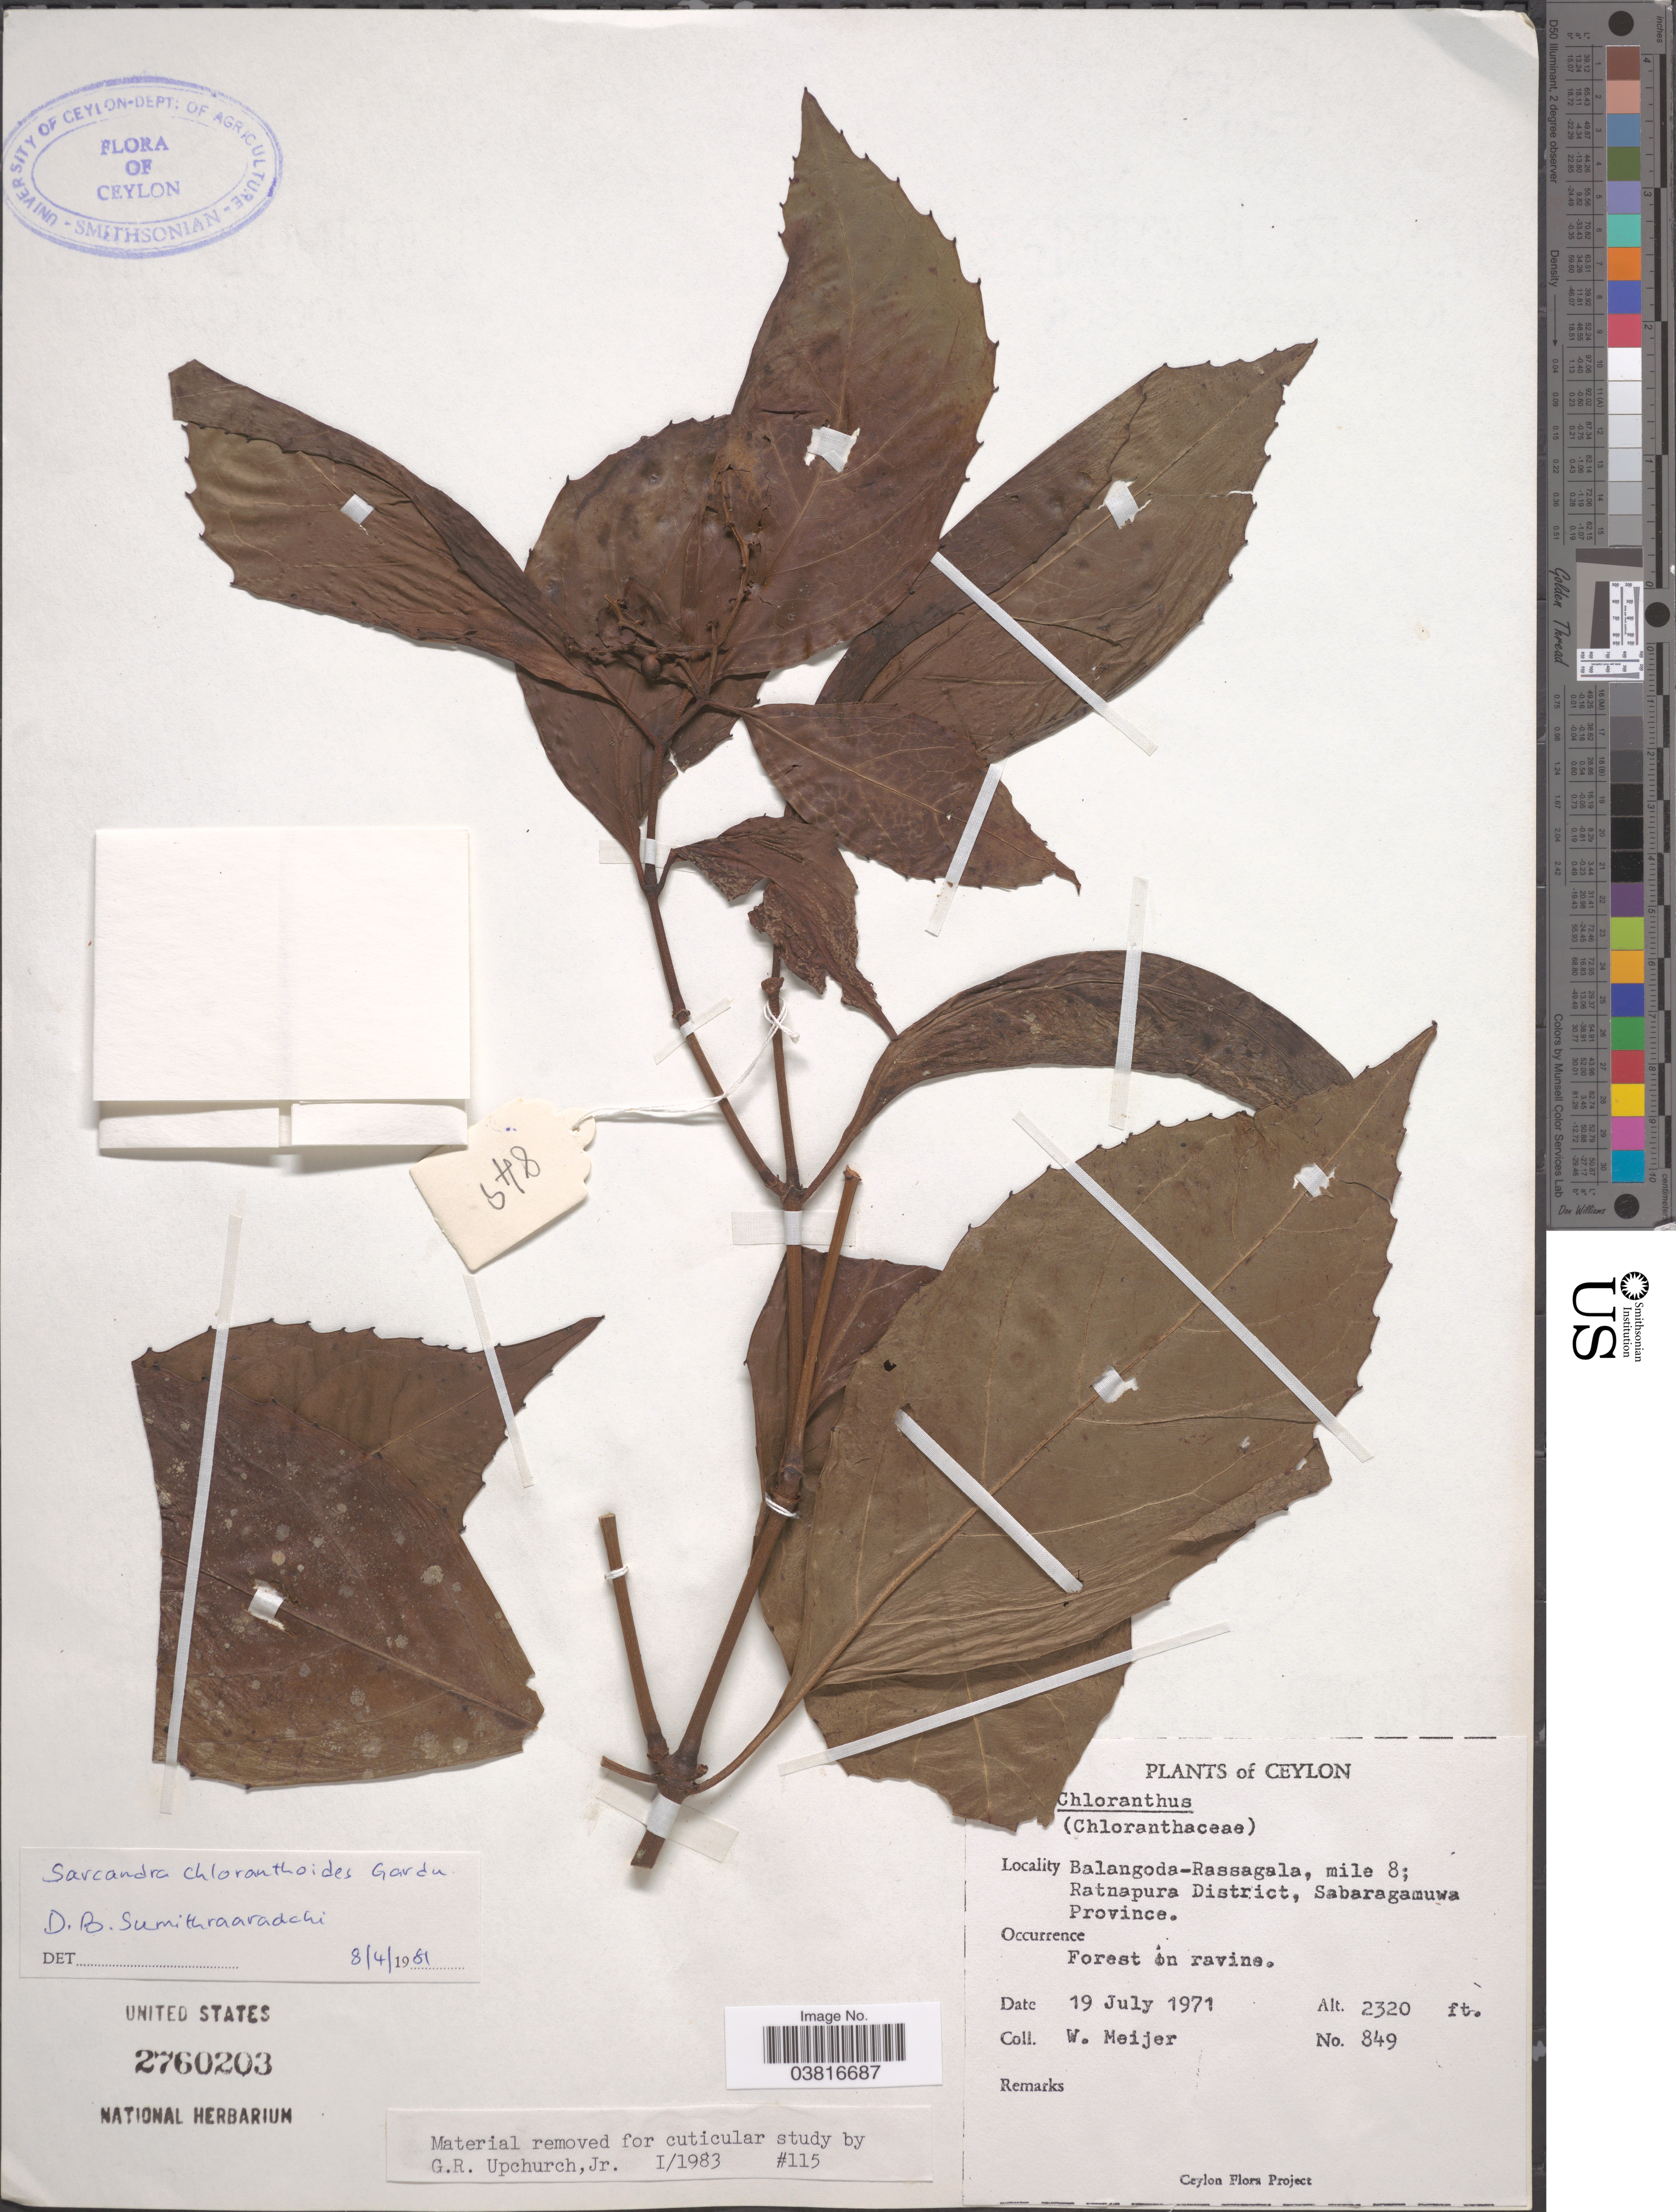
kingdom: Plantae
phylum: Tracheophyta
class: Magnoliopsida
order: Chloranthales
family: Chloranthaceae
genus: Sarcandra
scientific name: Sarcandra glabra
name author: (Thunb.) Nakai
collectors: W. Meijer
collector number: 849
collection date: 1971-07-19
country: Sri Lanka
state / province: Sabaragamuwa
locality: Ceylon. Balagoda-Rassagala, mile 8; Ratnapura District.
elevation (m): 707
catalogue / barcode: US 2760203